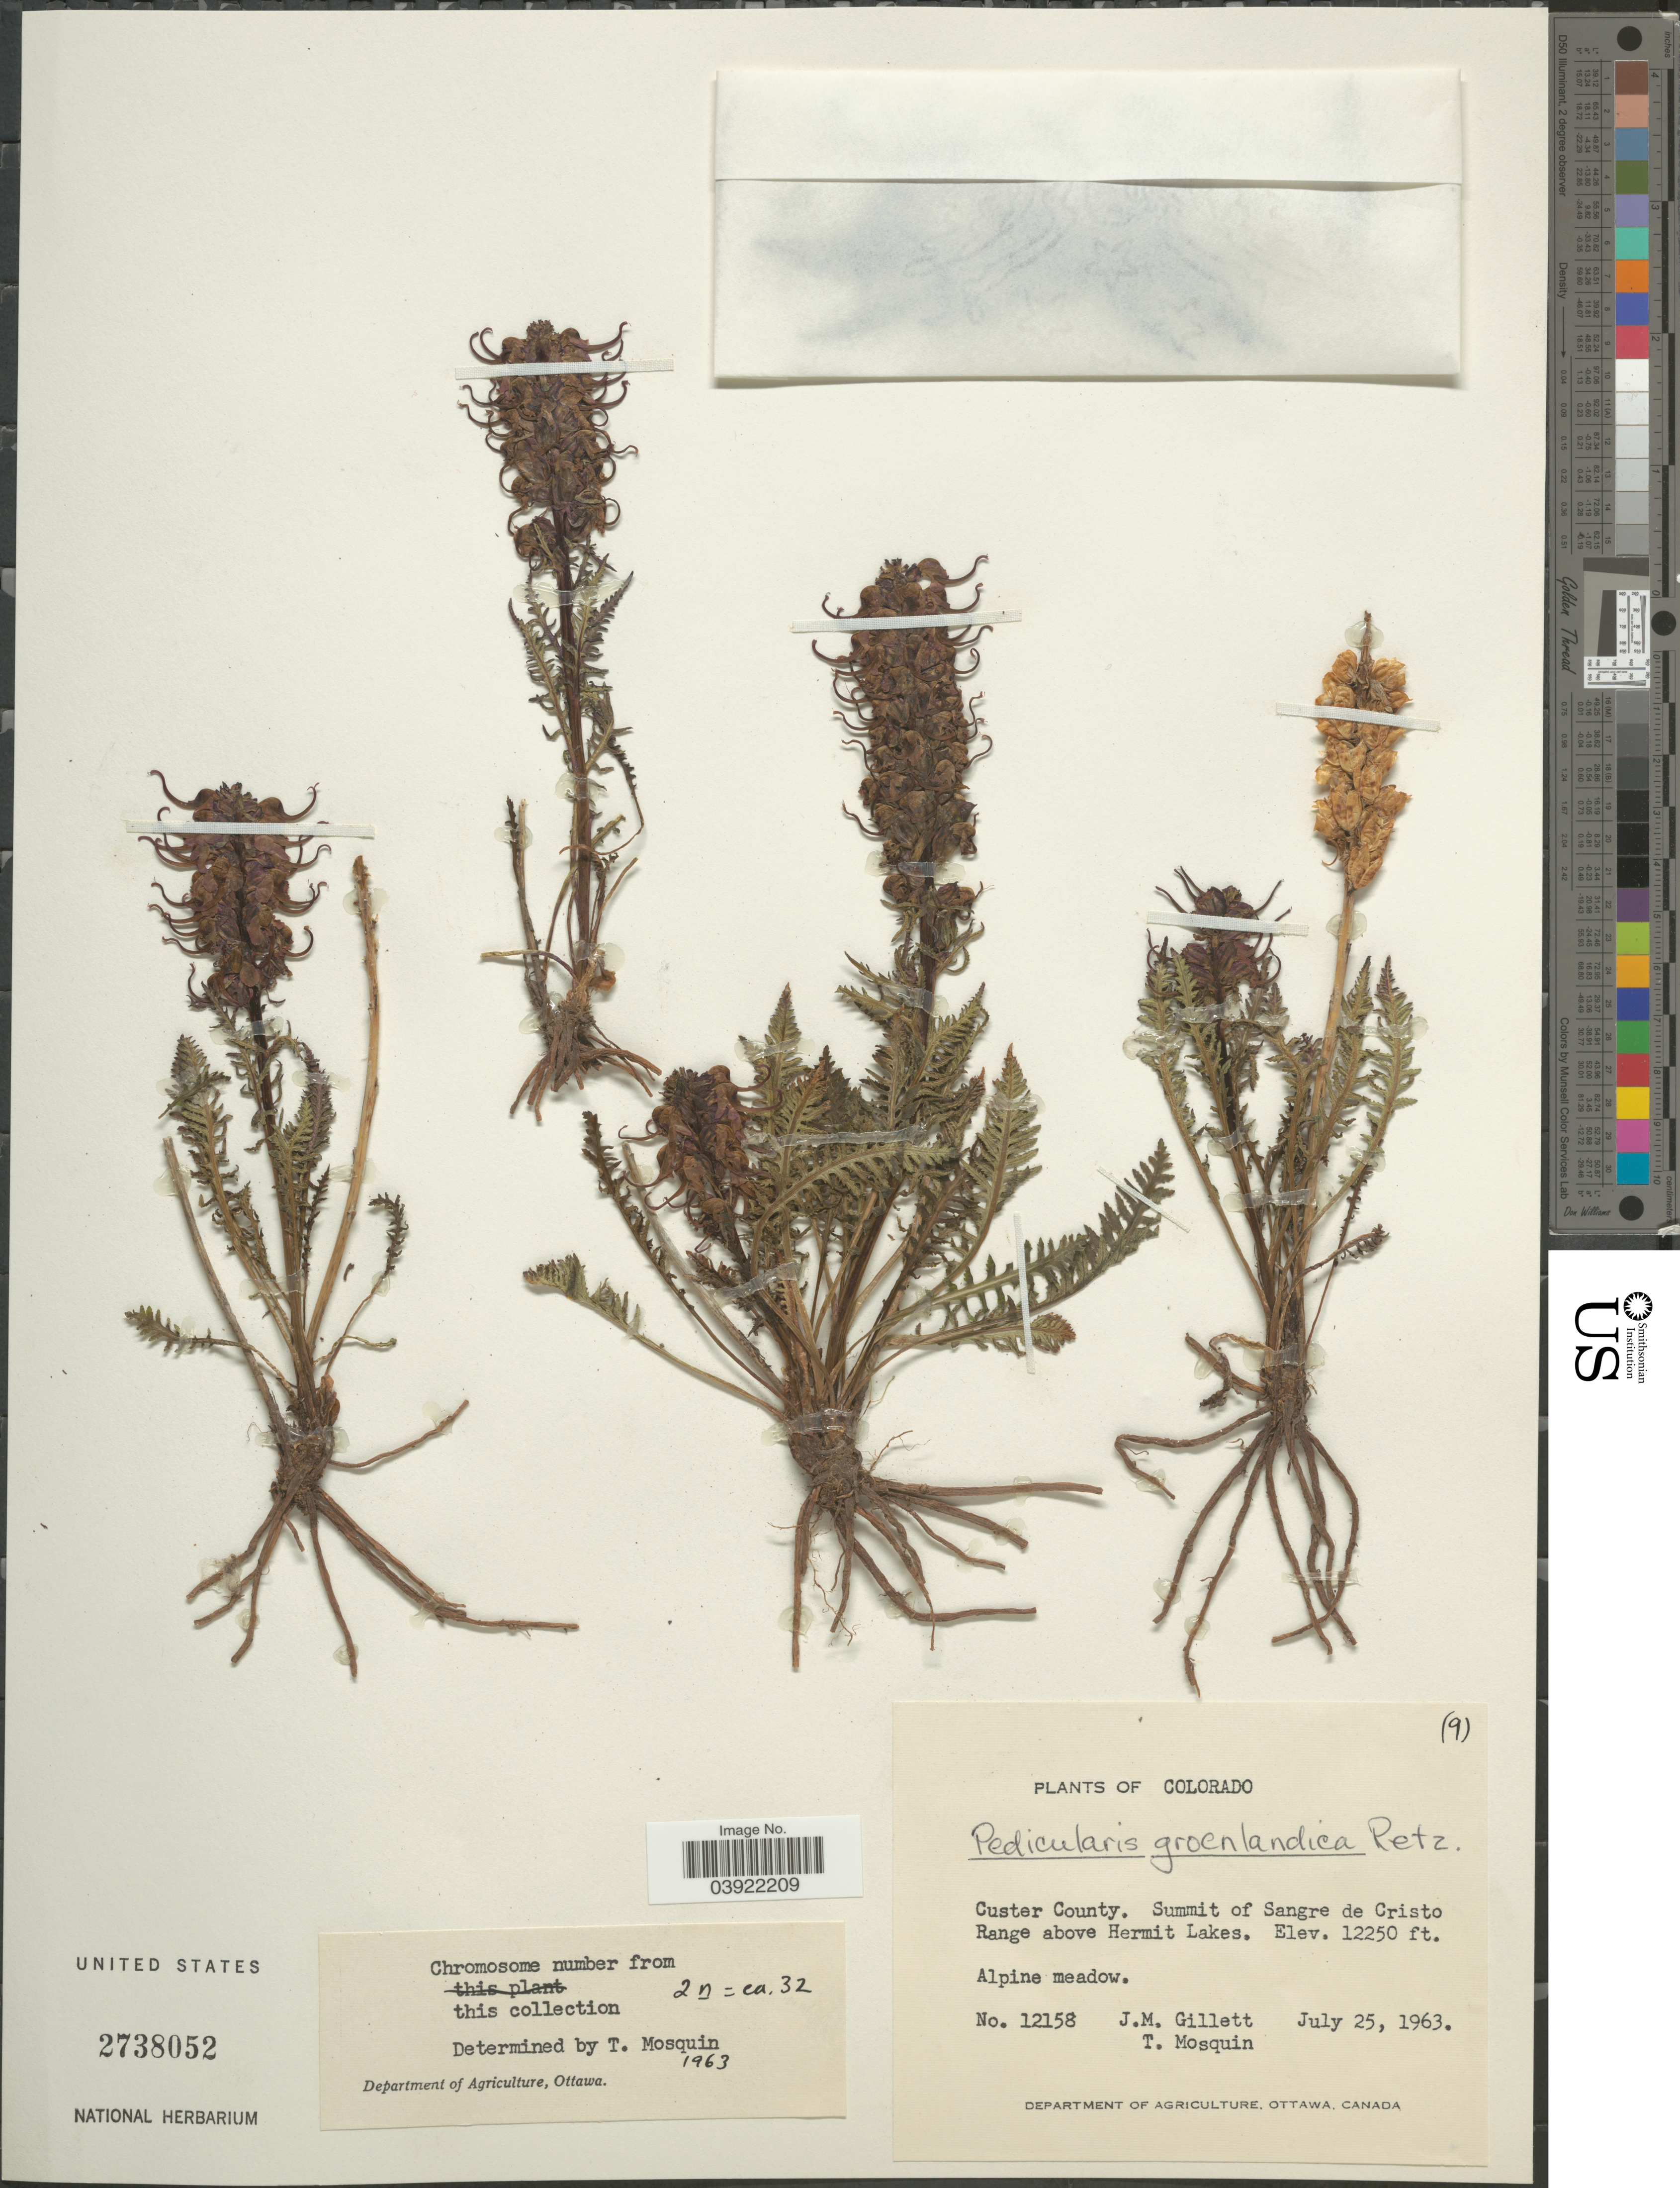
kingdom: Plantae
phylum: Tracheophyta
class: Magnoliopsida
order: Lamiales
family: Orobanchaceae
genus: Pedicularis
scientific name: Pedicularis groenlandica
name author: Retz.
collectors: J. M. Gillett & T. Mosquin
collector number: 12158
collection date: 1963-07-25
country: United States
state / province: Colorado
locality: Custer County. Summit of Sangre de Cristo Range above Hermit Lakes. Alpine meadow.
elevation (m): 3734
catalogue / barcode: US 2738052